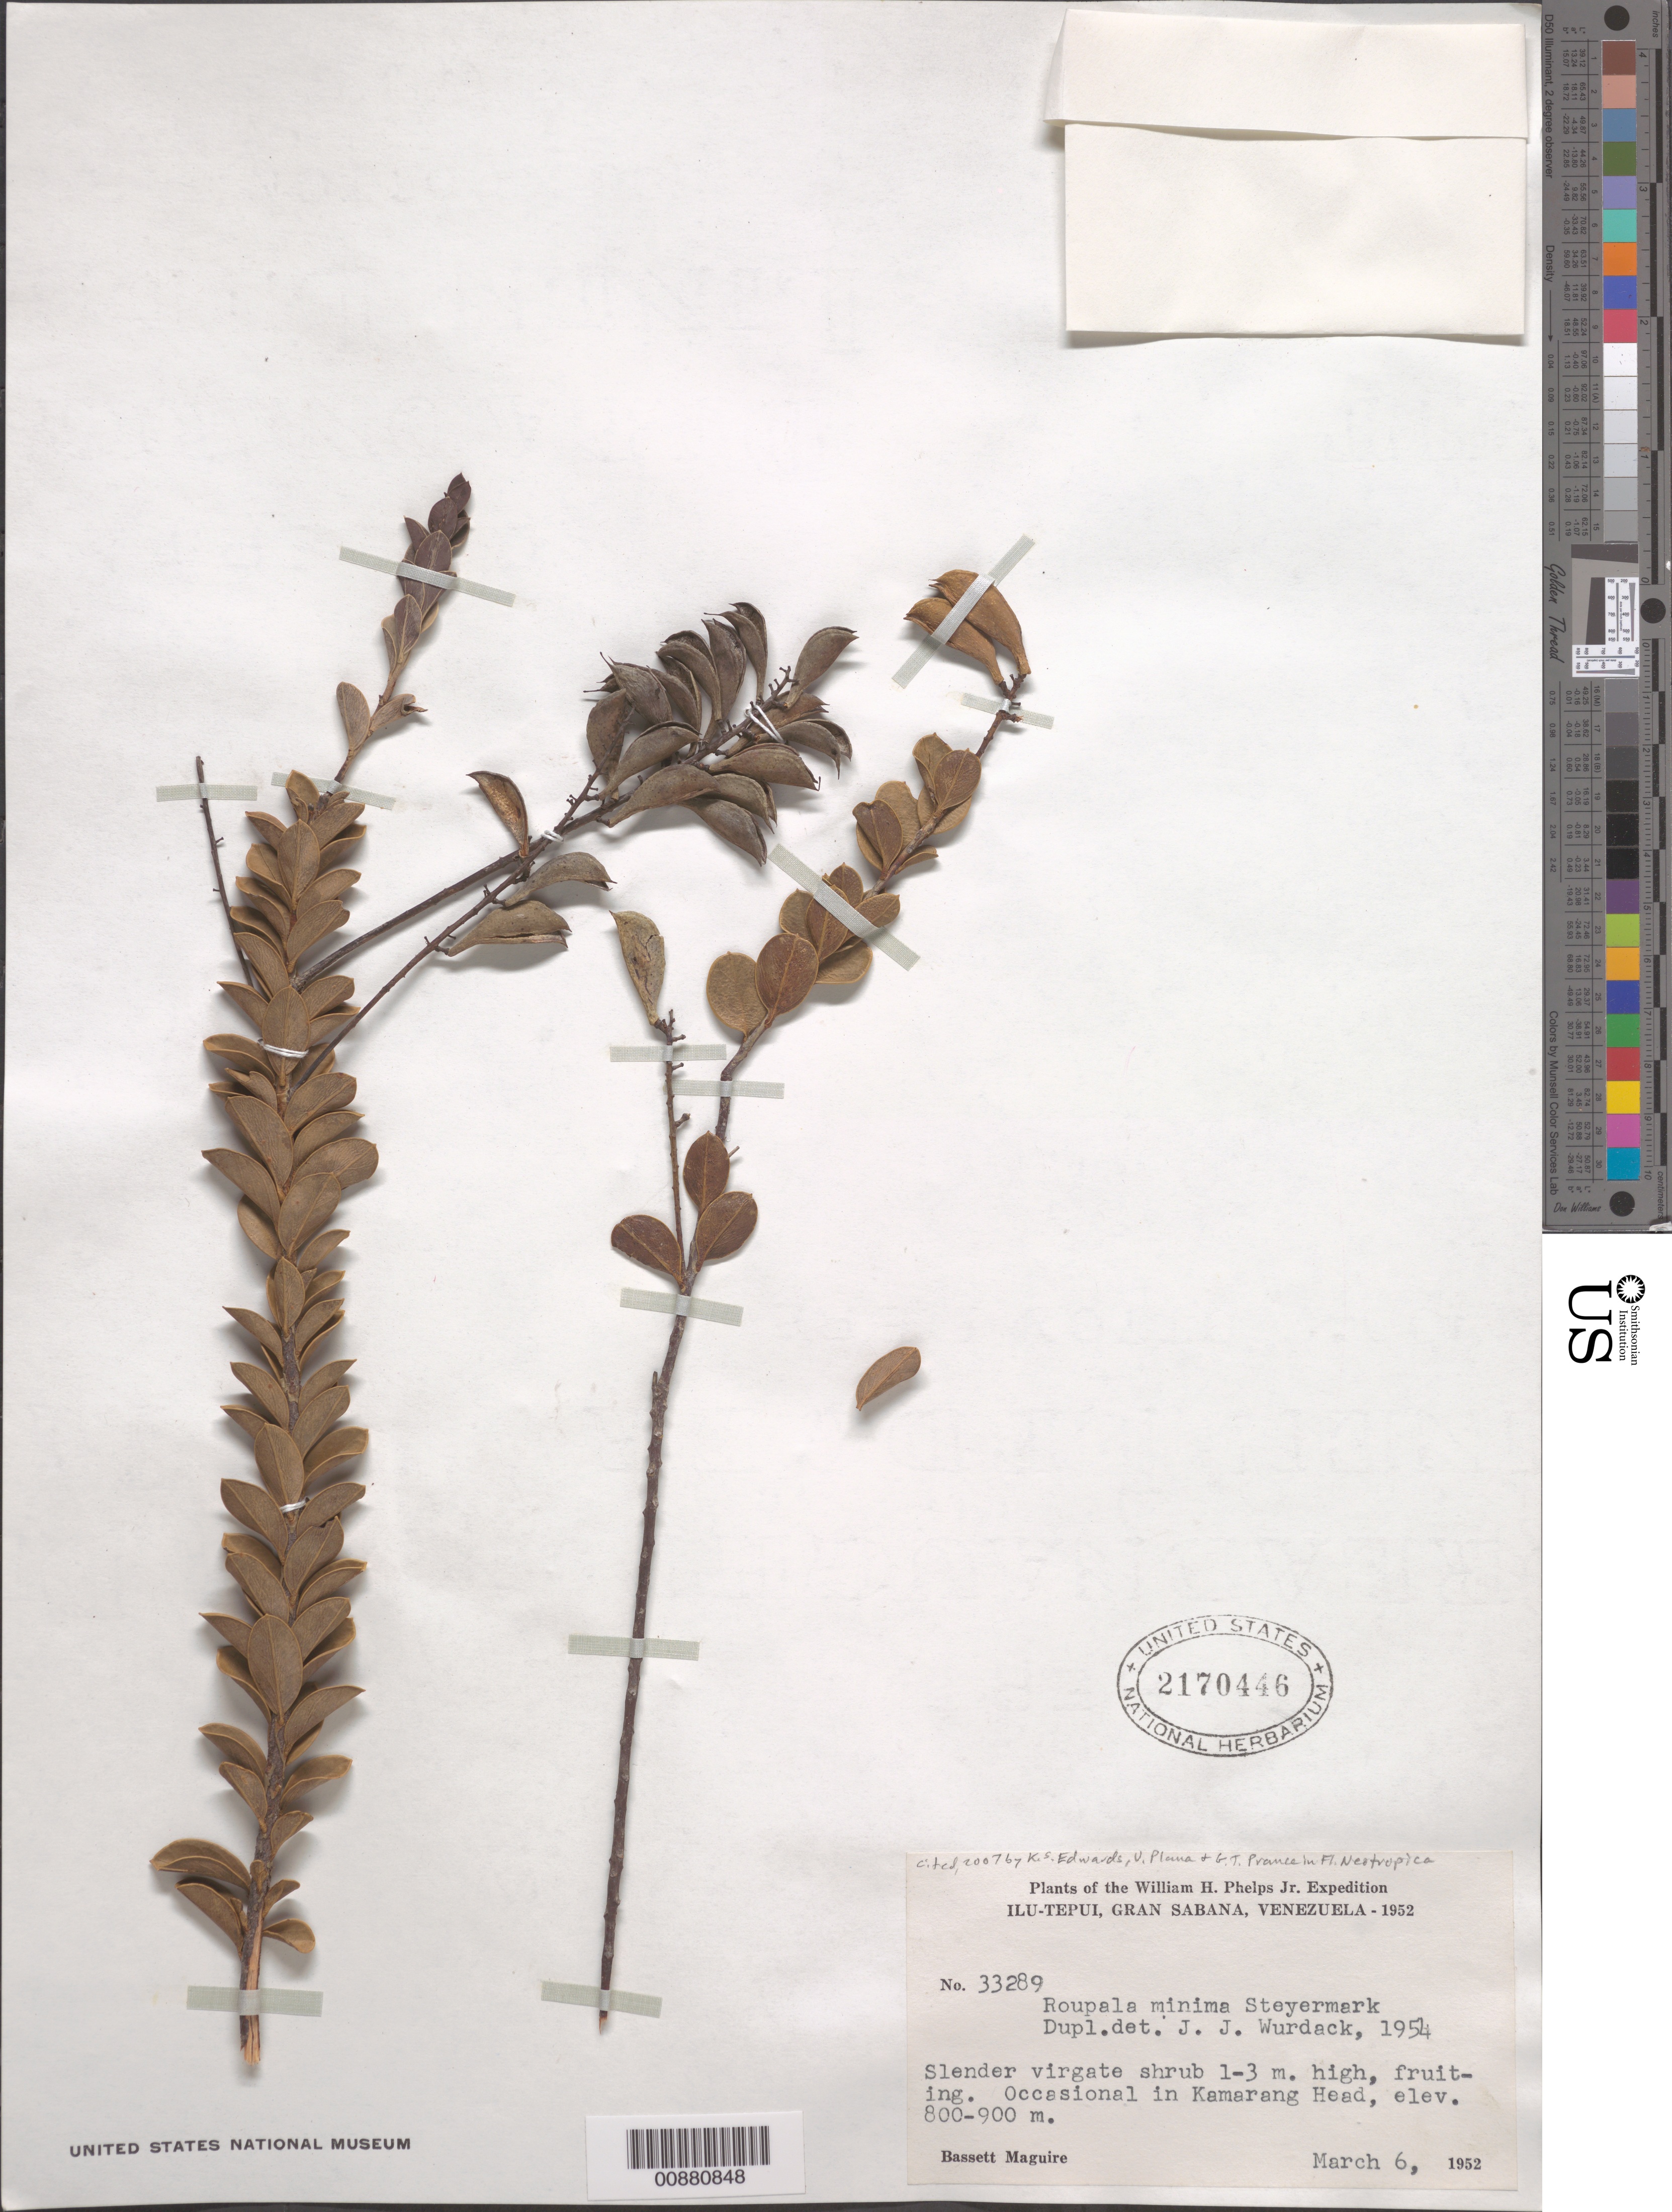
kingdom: Plantae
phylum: Tracheophyta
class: Magnoliopsida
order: Proteales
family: Proteaceae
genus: Roupala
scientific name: Roupala minima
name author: Steyerm.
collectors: B. Maguire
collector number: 33289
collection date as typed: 6-Mar-52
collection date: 1952-03-06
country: Venezuela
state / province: Bolívar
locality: Gran Sabana, Ilu-tepuí, Kamarang headwaters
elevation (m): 800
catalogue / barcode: US 2170446